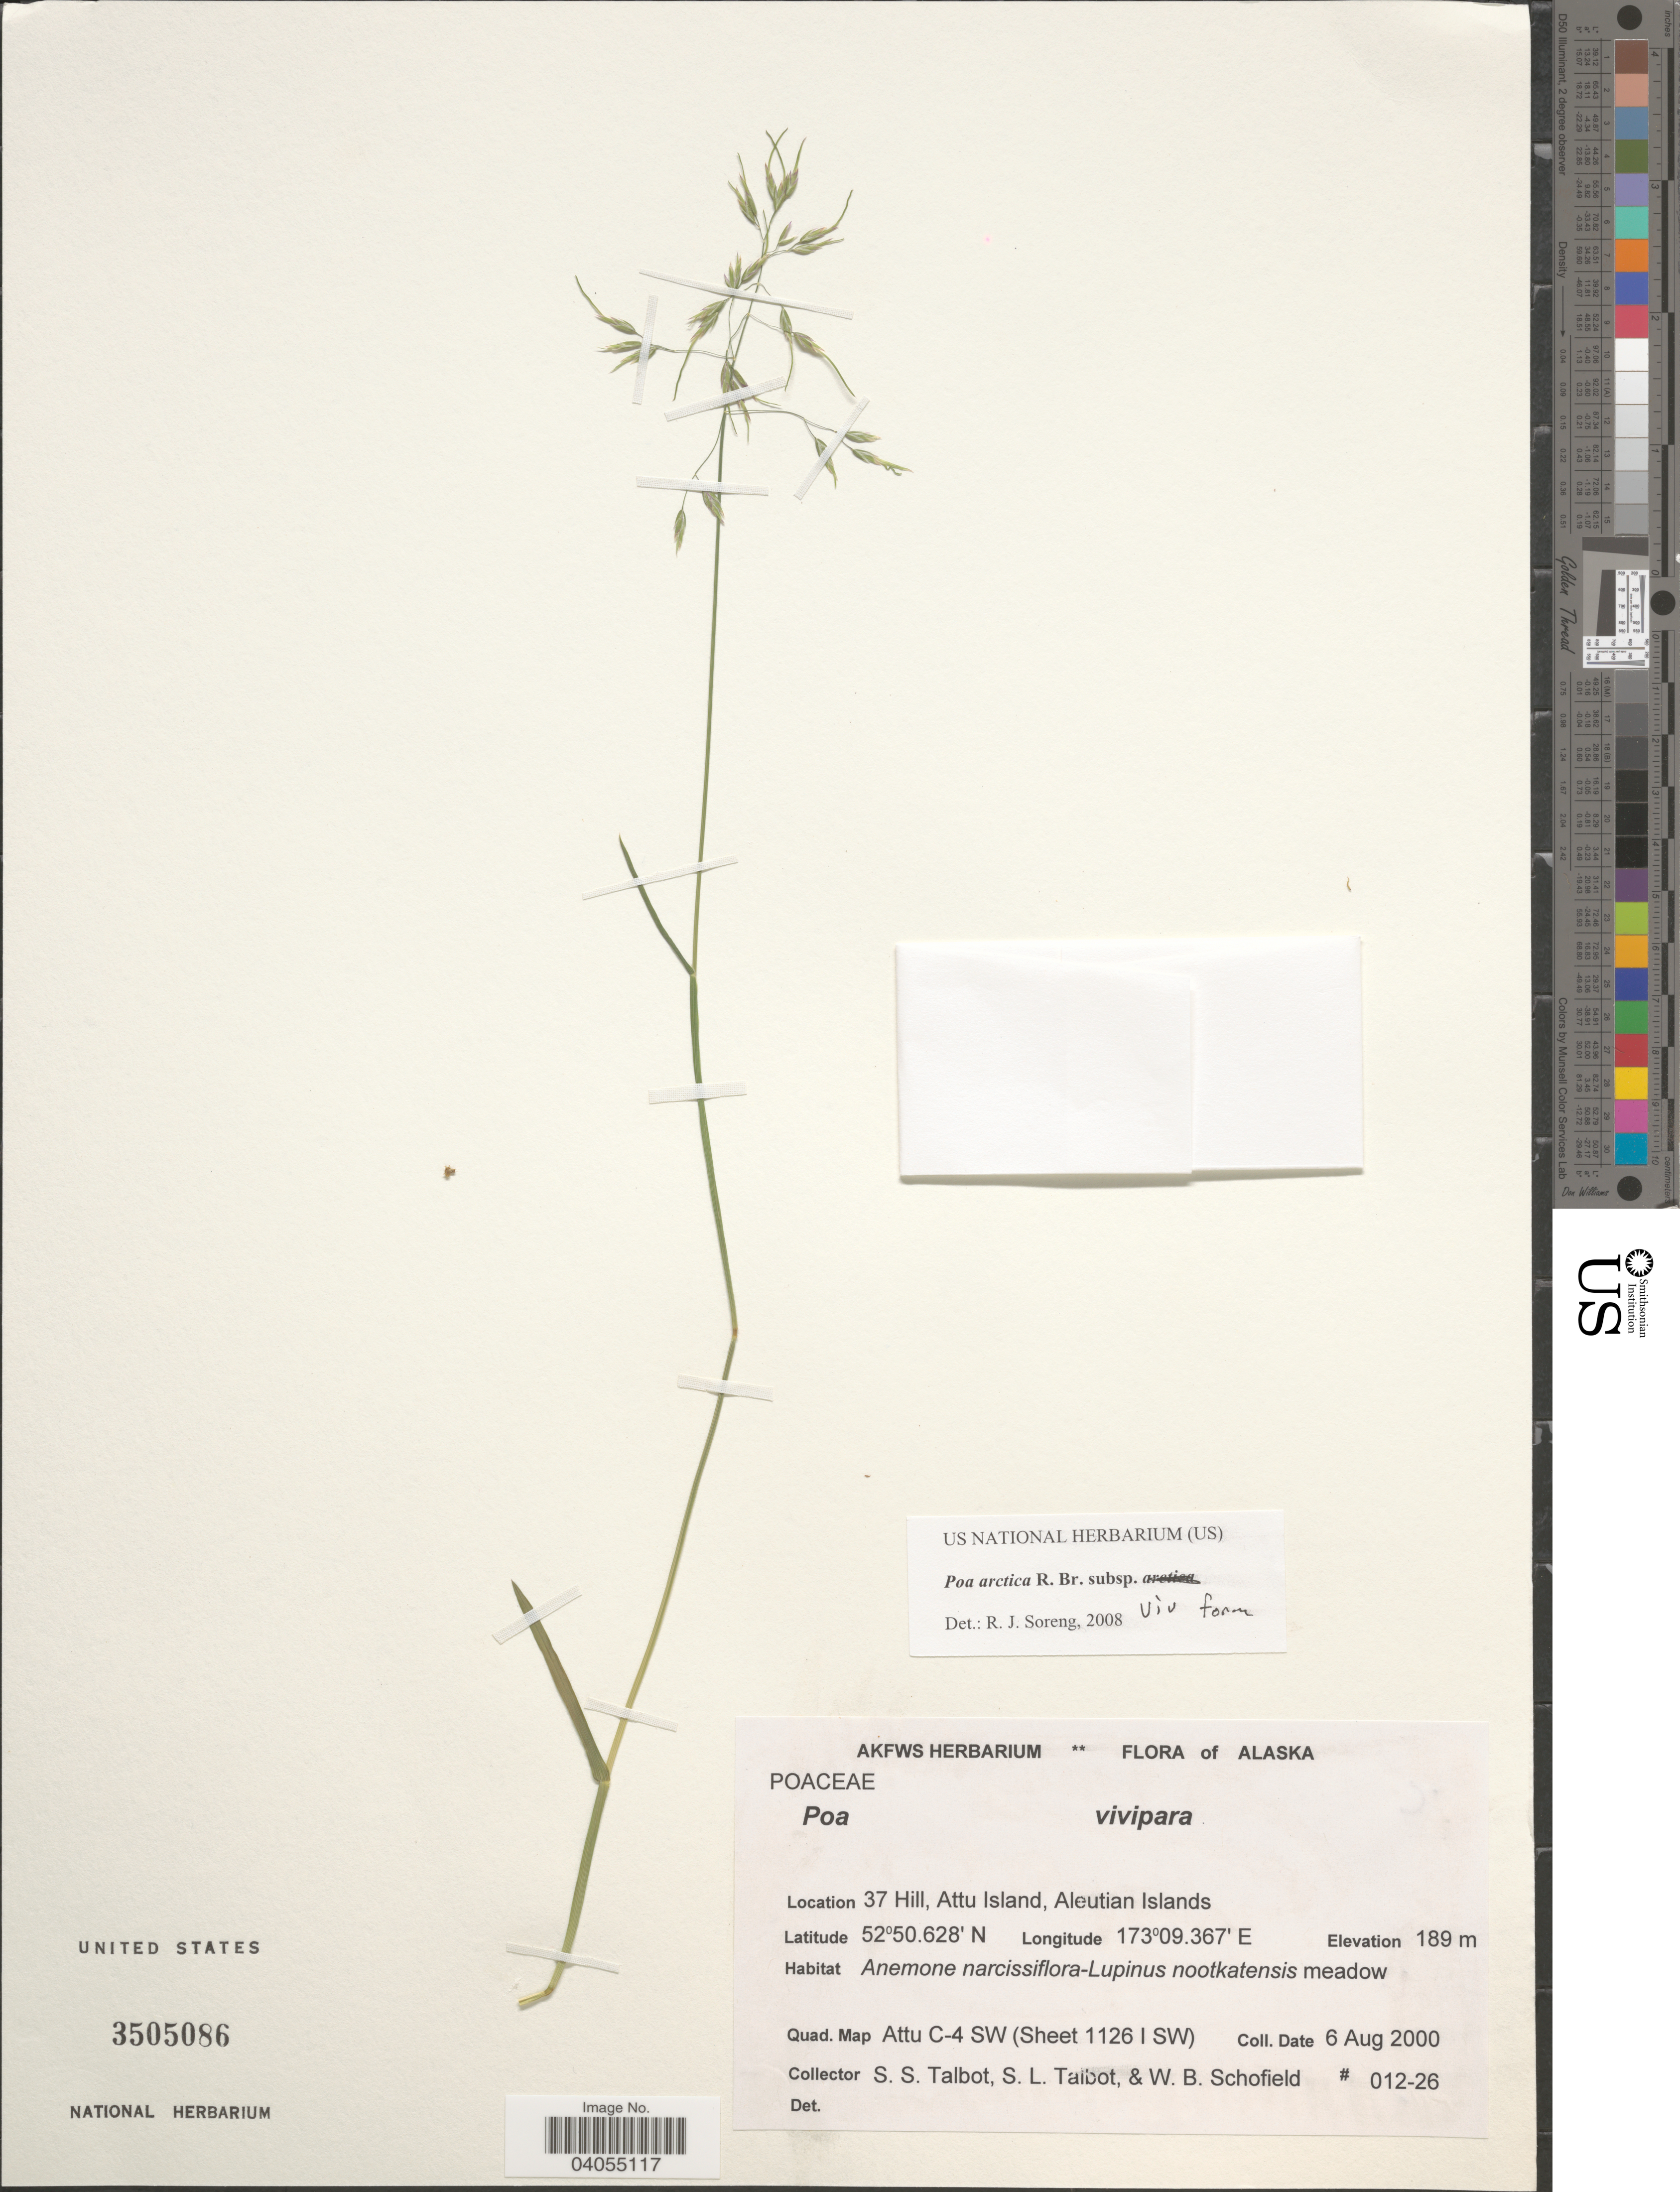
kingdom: Plantae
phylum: Tracheophyta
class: Liliopsida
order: Poales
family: Poaceae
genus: Poa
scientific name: Poa arctica subsp. arctica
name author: R. Br.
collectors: S. S. Talbot, S. Talbot & W. Schofield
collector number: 012-26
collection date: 2000-08-06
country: United States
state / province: Alaska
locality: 37 Hill, Attu Island, Aleutian Islands. Quad. Map Attu C-4 SW (Sheet 1126 I SW).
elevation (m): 189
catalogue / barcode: US 3505086